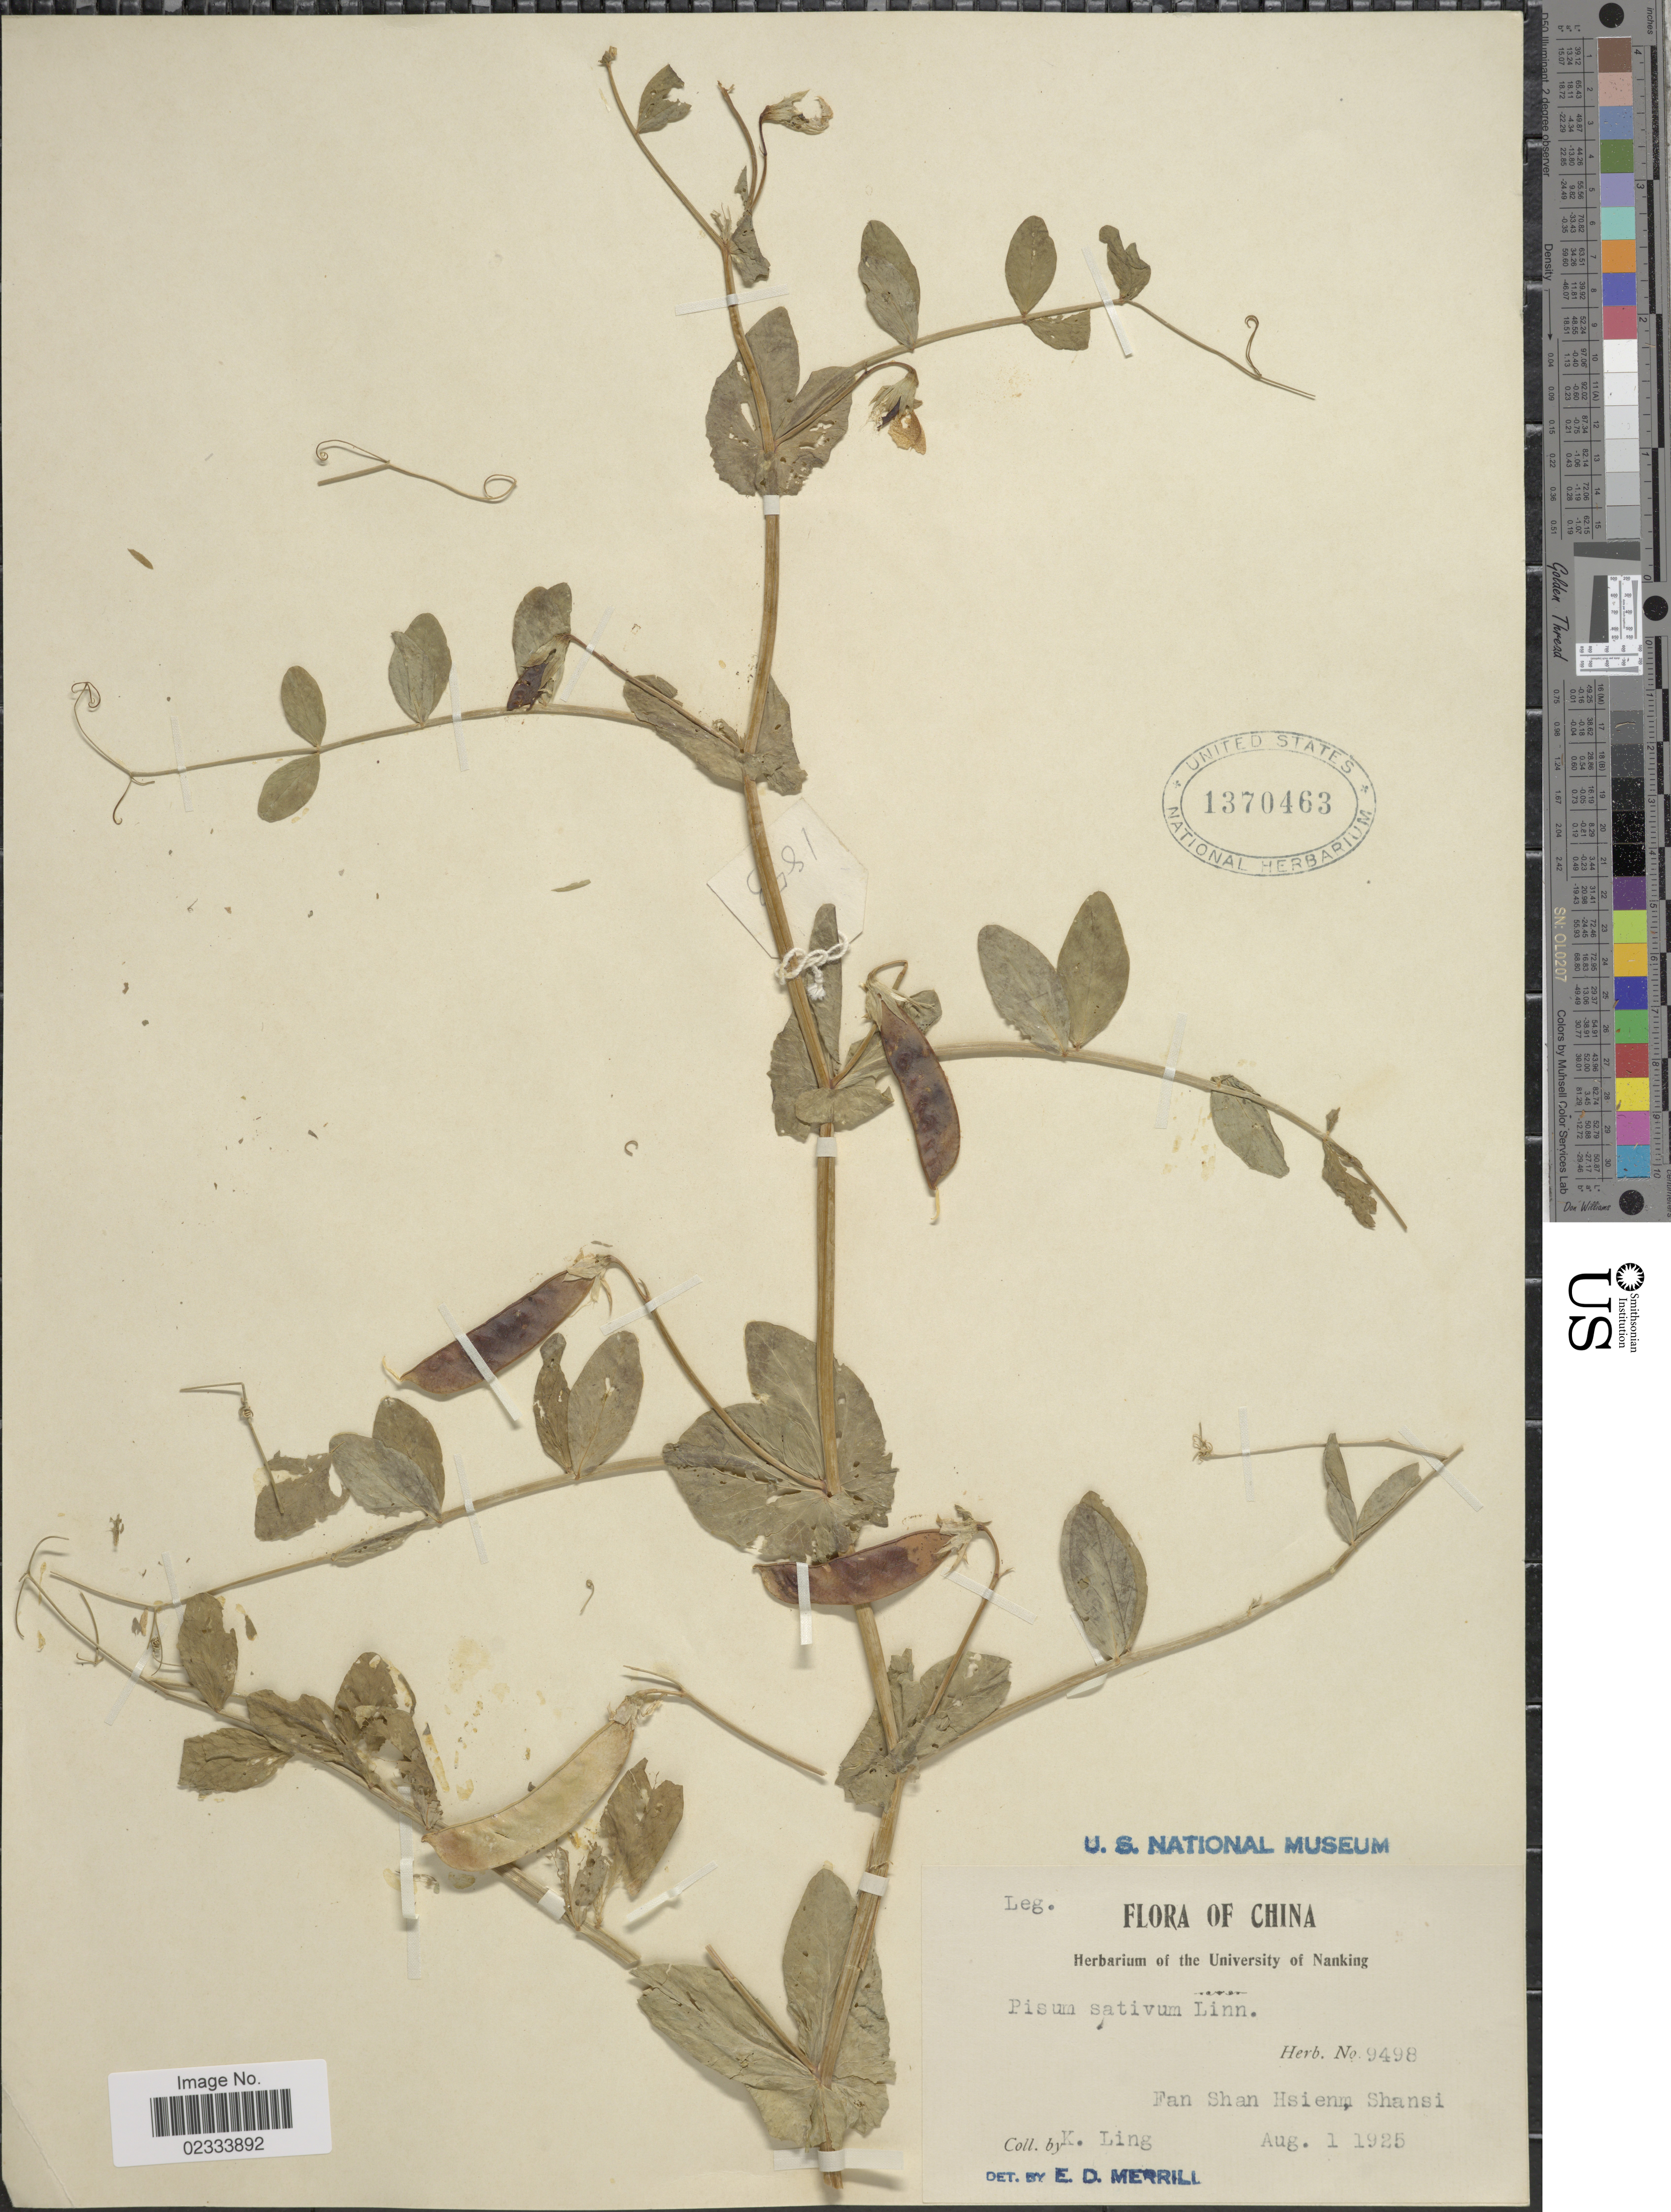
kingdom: Plantae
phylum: Tracheophyta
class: Magnoliopsida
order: Fabales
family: Fabaceae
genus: Pisum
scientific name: Pisum sativum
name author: L.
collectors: K. Ling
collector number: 9498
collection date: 1925-08-01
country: China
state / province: Shanxi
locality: Fan Shan Hsien, Shansi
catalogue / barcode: US 1370463